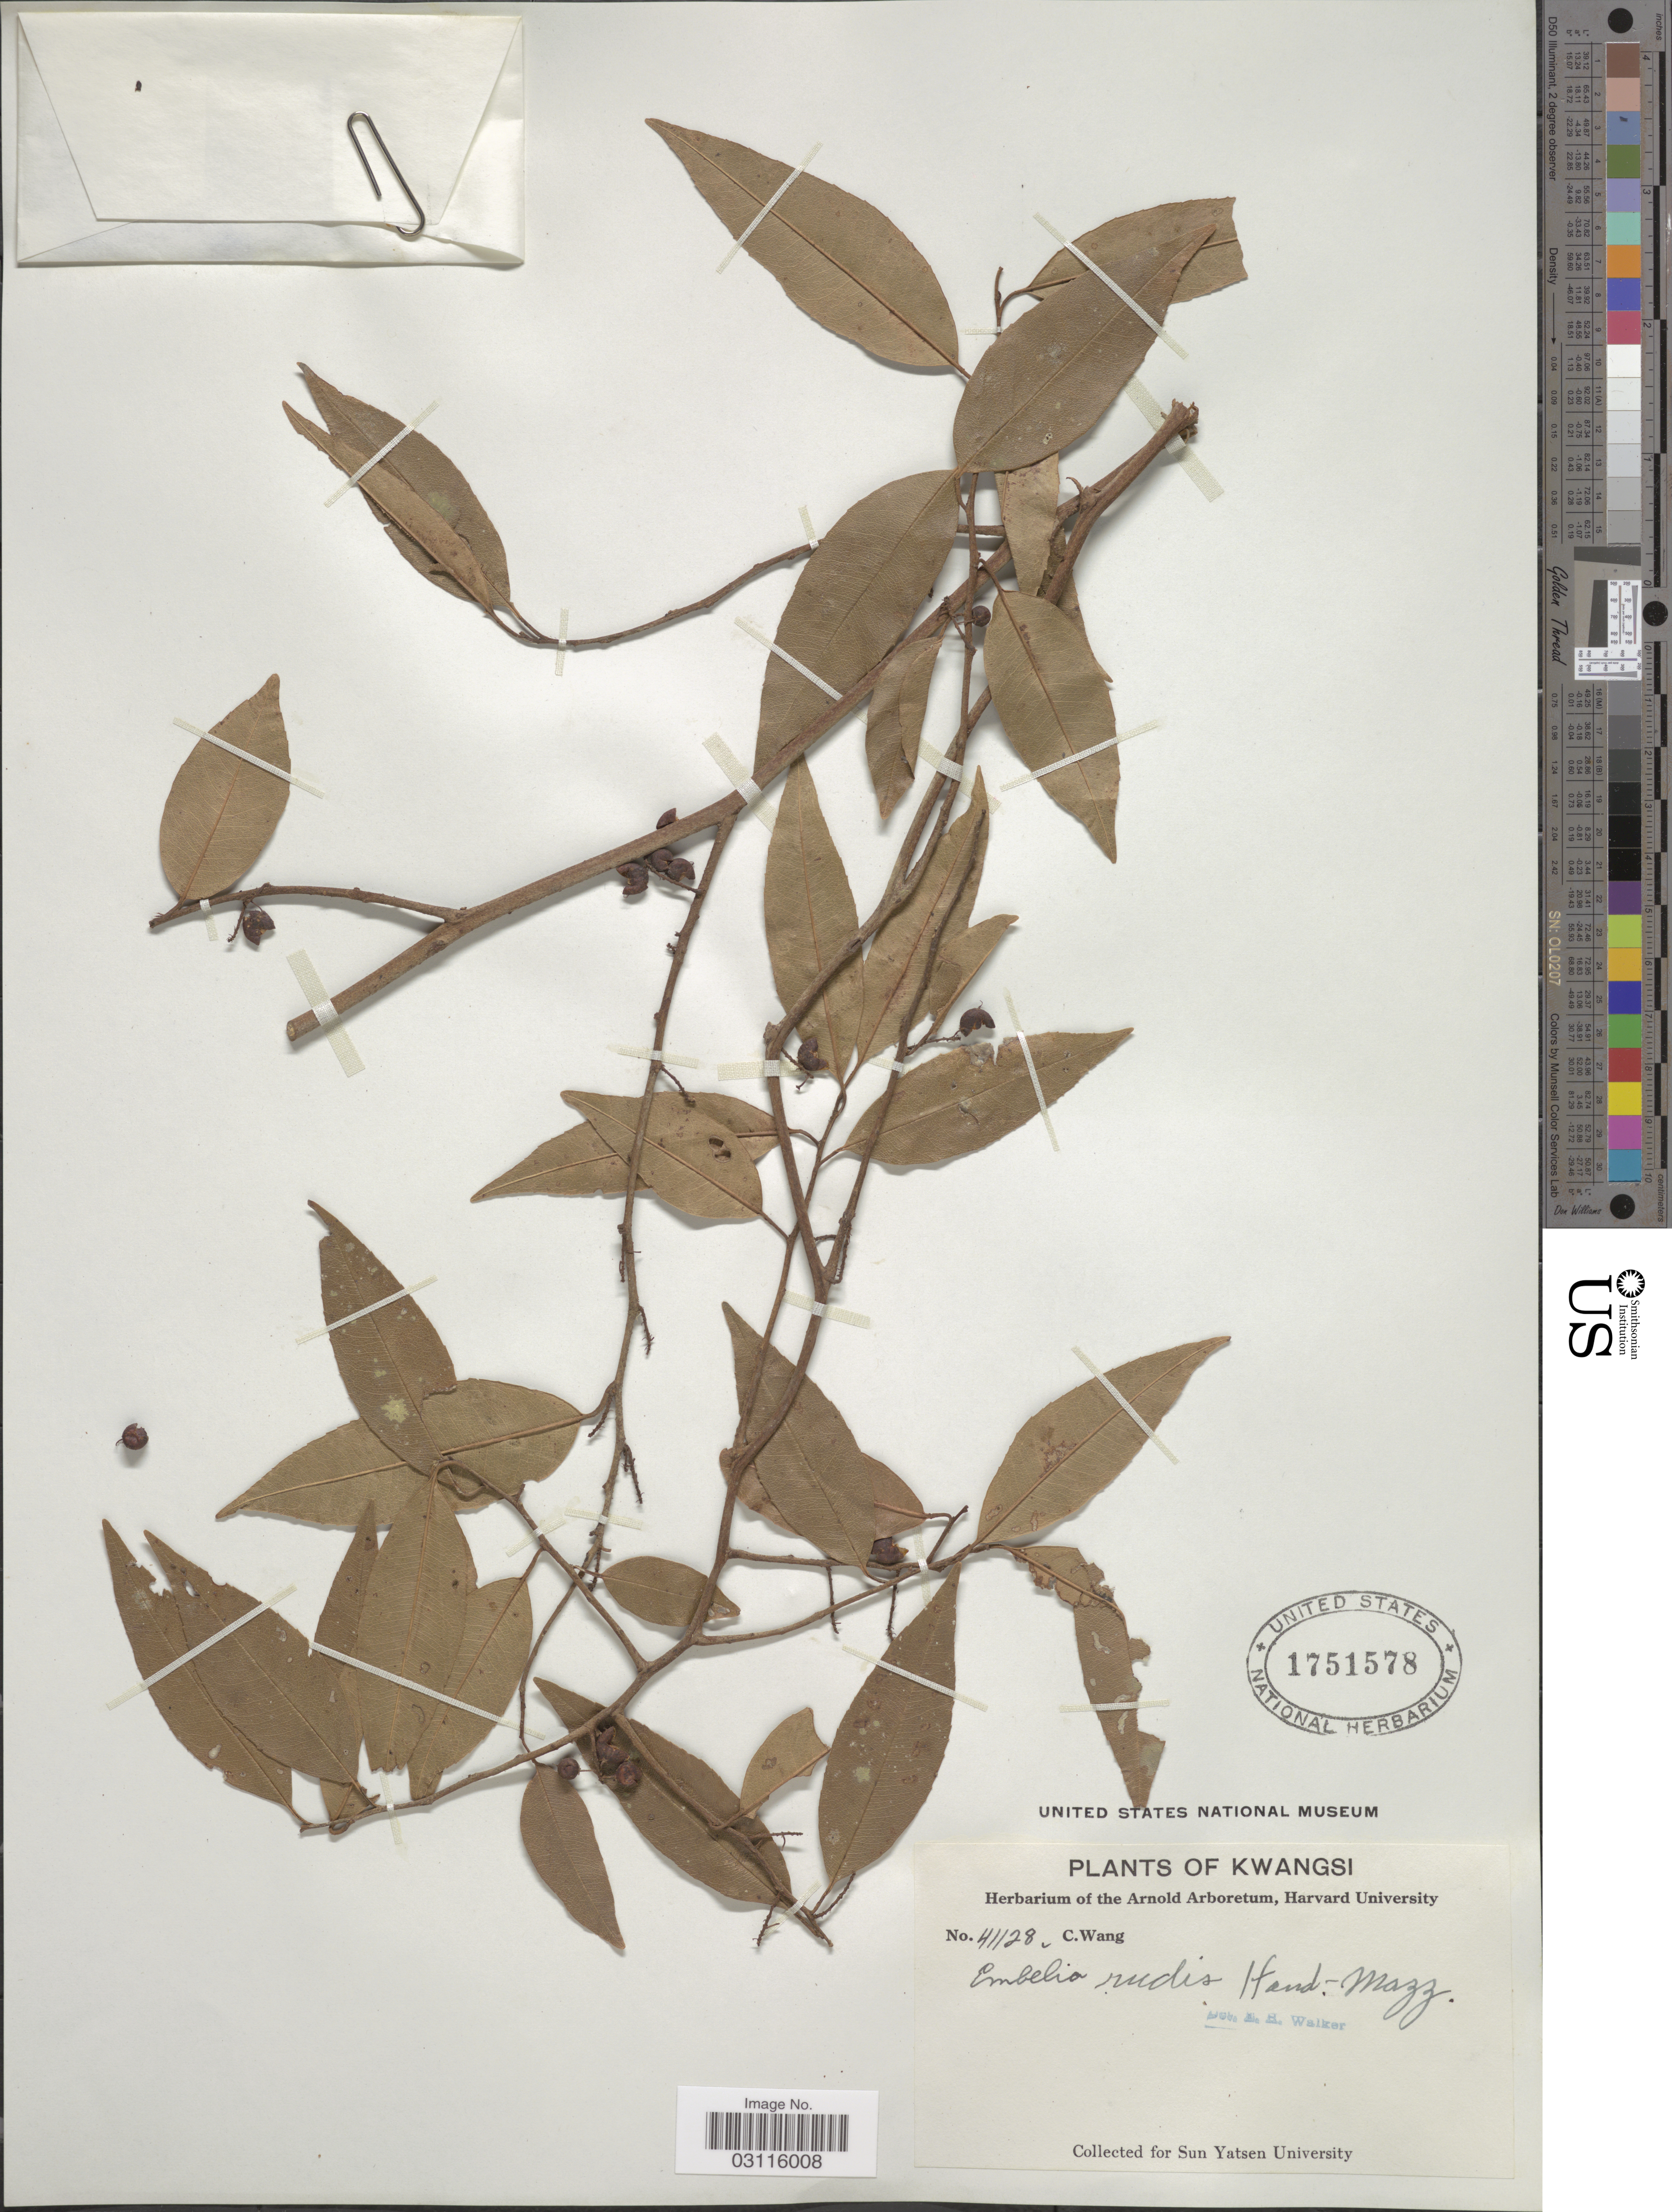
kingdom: Plantae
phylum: Tracheophyta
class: Magnoliopsida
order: Ericales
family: Primulaceae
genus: Embelia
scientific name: Embelia rudis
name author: Hand.-Mazz.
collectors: C. Wang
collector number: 41128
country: China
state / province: Guangxi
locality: Kwangsi.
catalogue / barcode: US 1751578